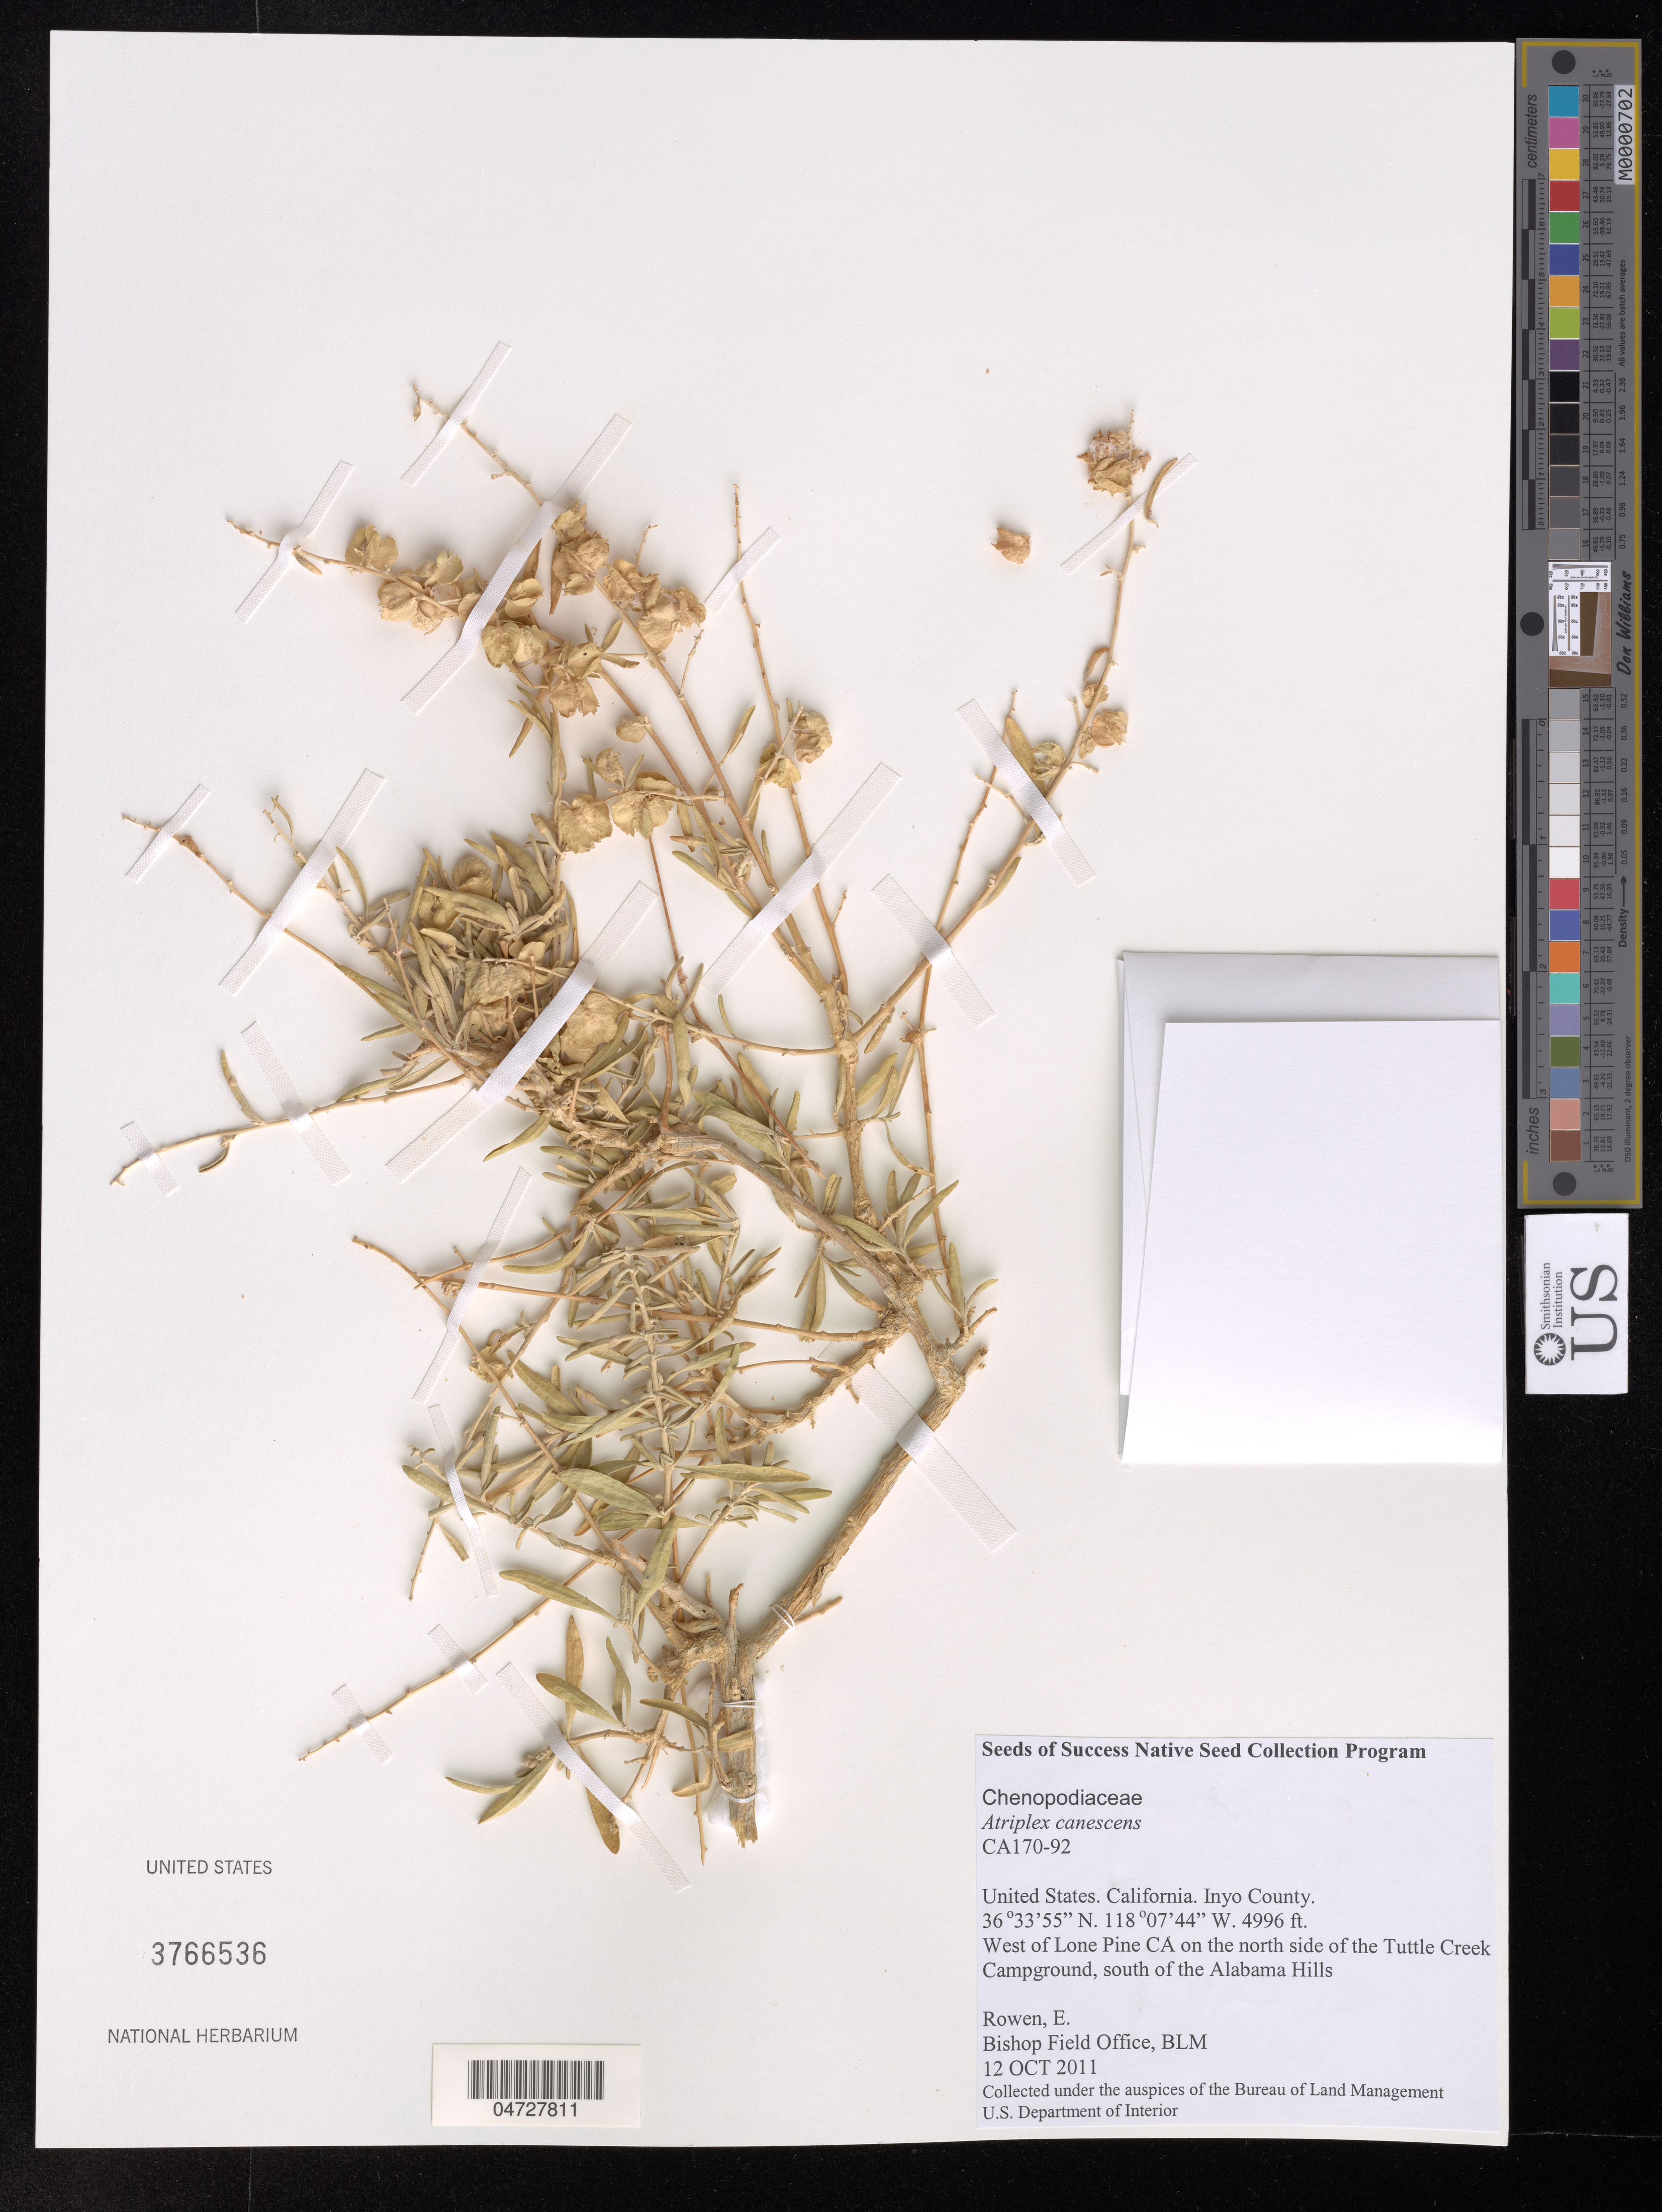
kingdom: Plantae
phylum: Tracheophyta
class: Magnoliopsida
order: Caryophyllales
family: Amaranthaceae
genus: Atriplex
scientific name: Atriplex canescens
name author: (Pursh) Nutt.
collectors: E. Rowen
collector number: CA170-92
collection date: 2011-10-12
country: United States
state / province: California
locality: Inyo County. West of Lone Pine CA on the north side of the Tuttle Creek Campground, south of the Alabama Hills.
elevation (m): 1523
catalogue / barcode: US 3766536